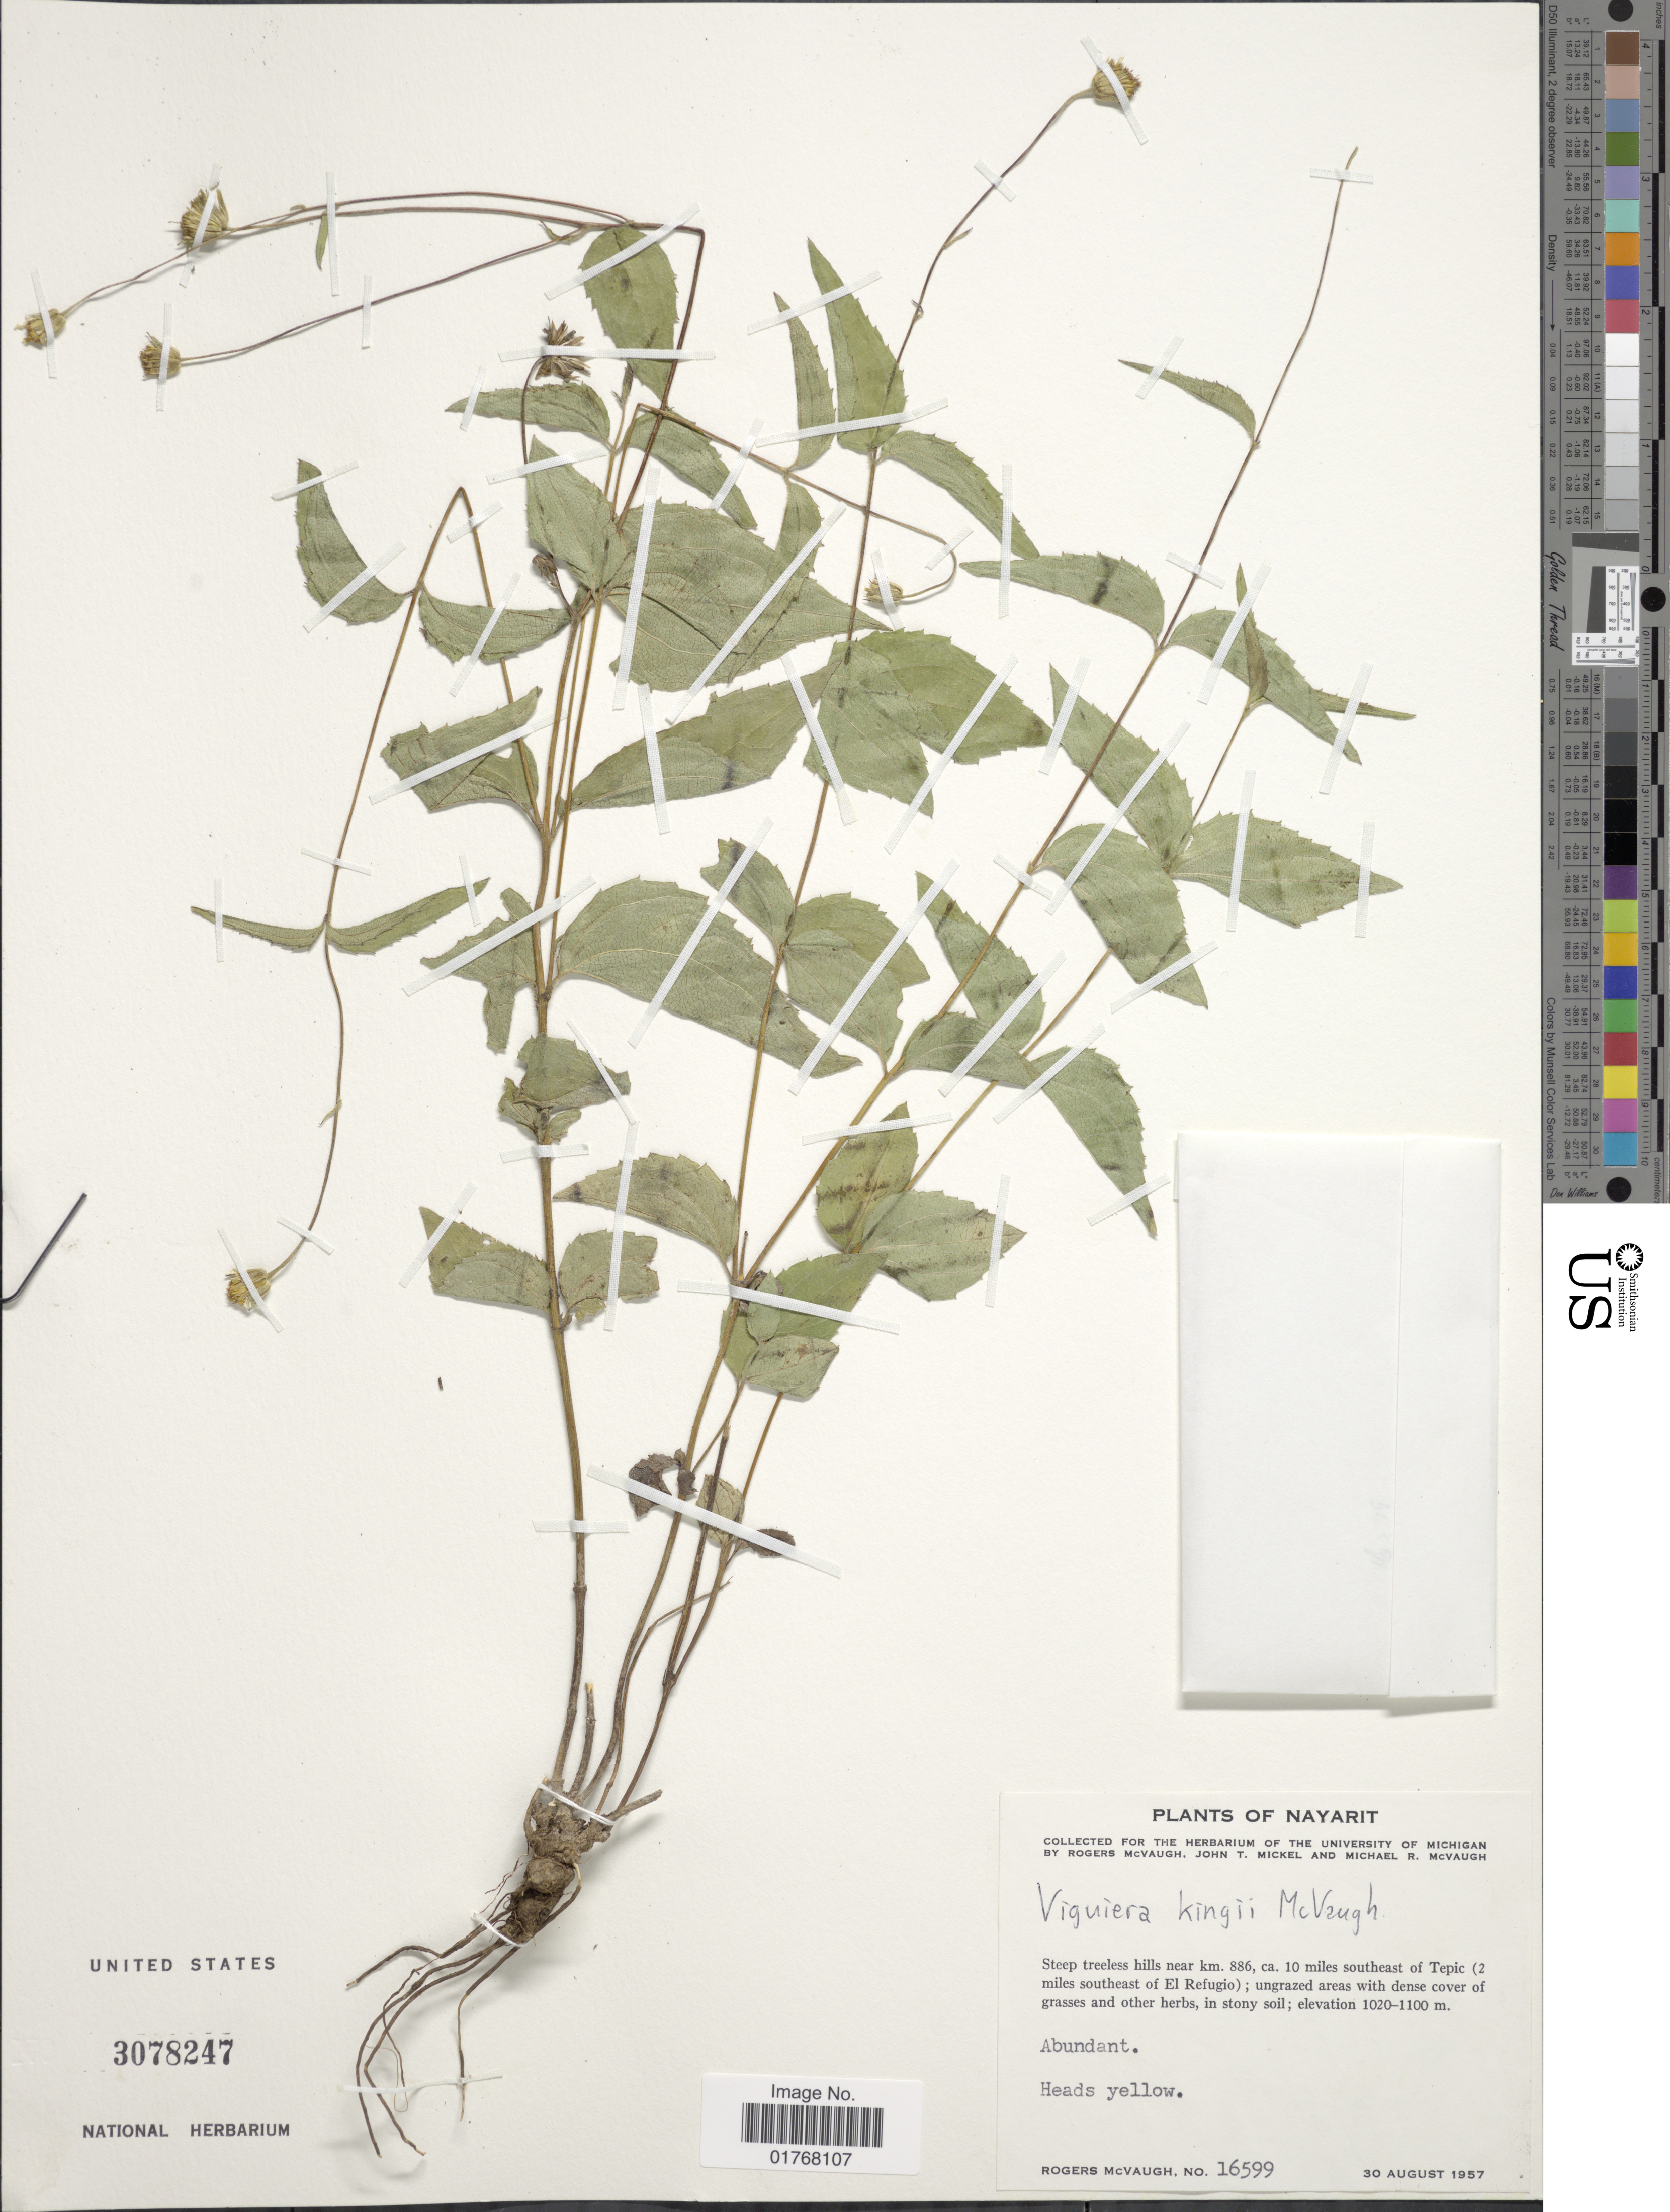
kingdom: Plantae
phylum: Tracheophyta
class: Magnoliopsida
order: Asterales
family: Asteraceae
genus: Viguiera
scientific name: Viguiera kingii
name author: McVaugh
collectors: R. McVaugh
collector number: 16599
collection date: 1957-08-30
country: Mexico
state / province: Nayarit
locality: Steep treeless holls near km 886, ca 10 moles southeast of Tepic (2 miles southeast of El Refugio)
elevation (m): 1020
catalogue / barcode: US 3078247